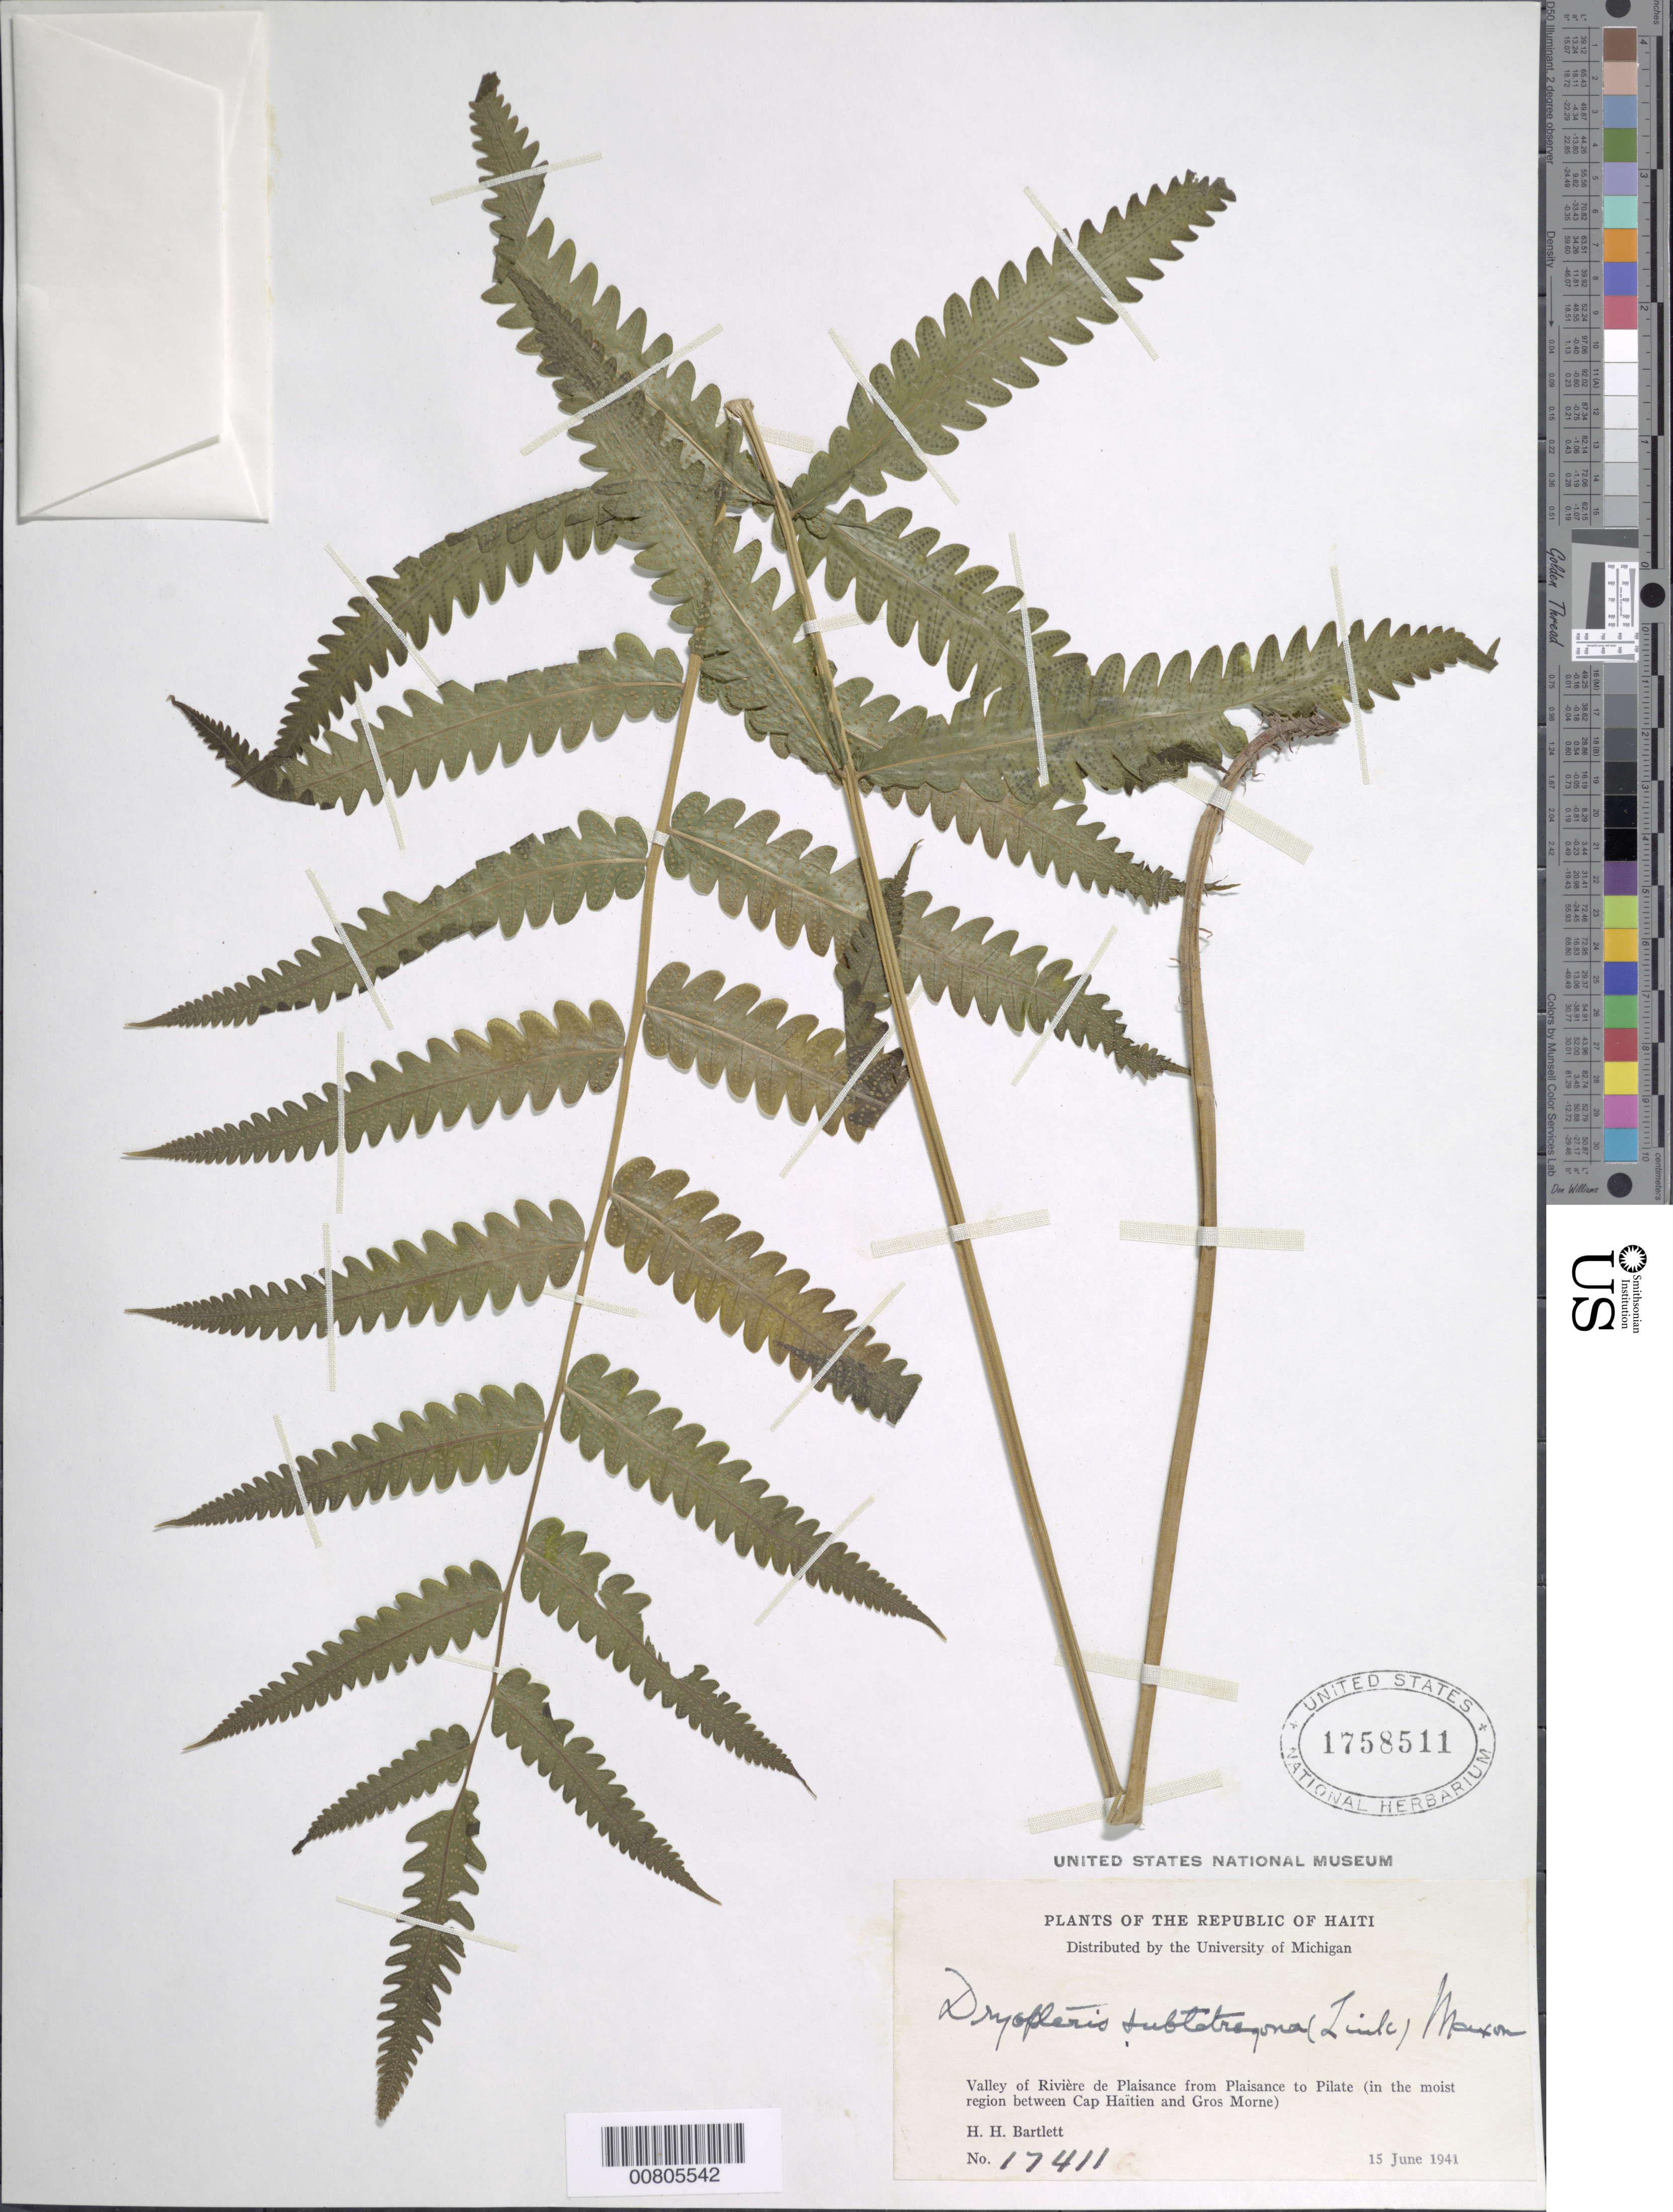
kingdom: Plantae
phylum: Tracheophyta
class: Polypodiopsida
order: Polypodiales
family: Thelypteridaceae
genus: Goniopteris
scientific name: Goniopteris subtetragona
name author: (Link) Vareschi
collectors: H. H. Bartlett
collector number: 17411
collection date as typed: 15 Jun 1941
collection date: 1941-06-15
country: Haiti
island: Hispaniola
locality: Riv. de Plaisance valley, from Plaisance to Pilate (region between Cap Haïtien and Gros Morne)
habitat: Moist region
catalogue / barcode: US 1758511